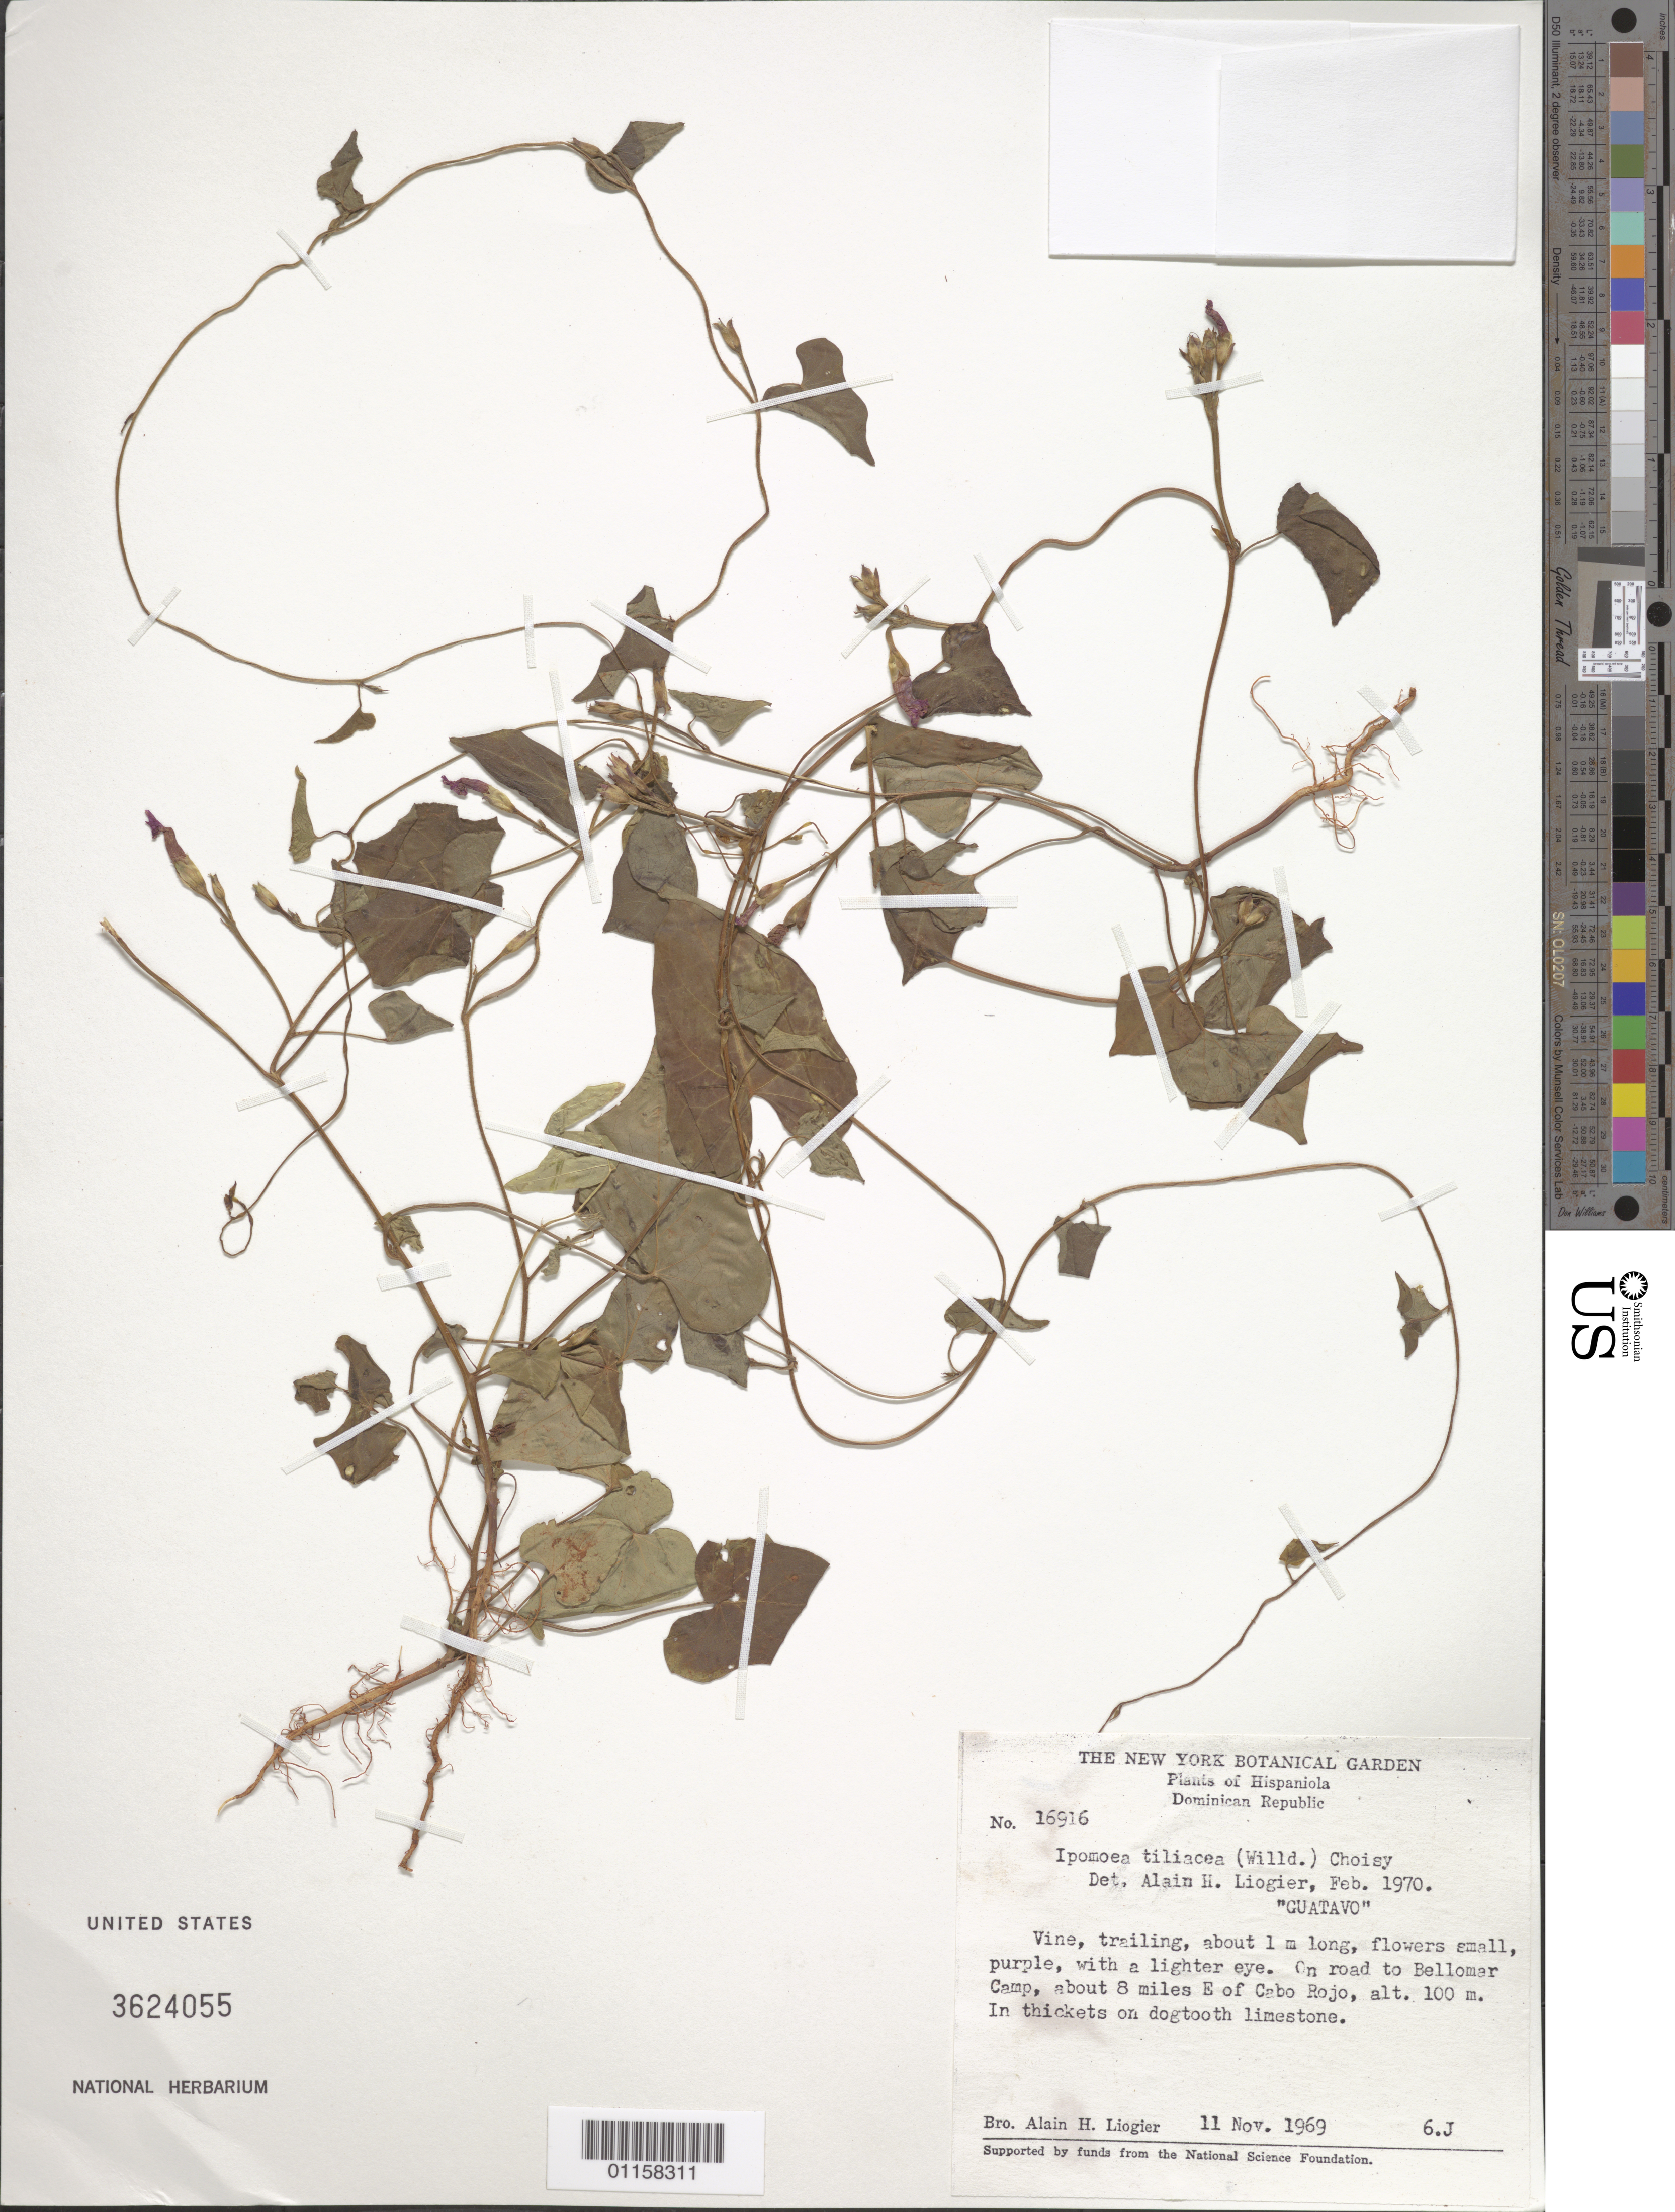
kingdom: Plantae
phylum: Tracheophyta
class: Magnoliopsida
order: Solanales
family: Convolvulaceae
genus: Ipomoea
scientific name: Ipomoea tiliacea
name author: (Willd.) Choisy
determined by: Liogier, Alain H.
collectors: A. H. Liogier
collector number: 16916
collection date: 1969-11-11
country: Dominican Republic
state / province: Pedernales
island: Hispaniola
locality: Bellomar Camp road, about 8 miles E of Cabo Rojo.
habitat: In thickets on dogtooth limestone.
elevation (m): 100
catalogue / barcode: US 3624055